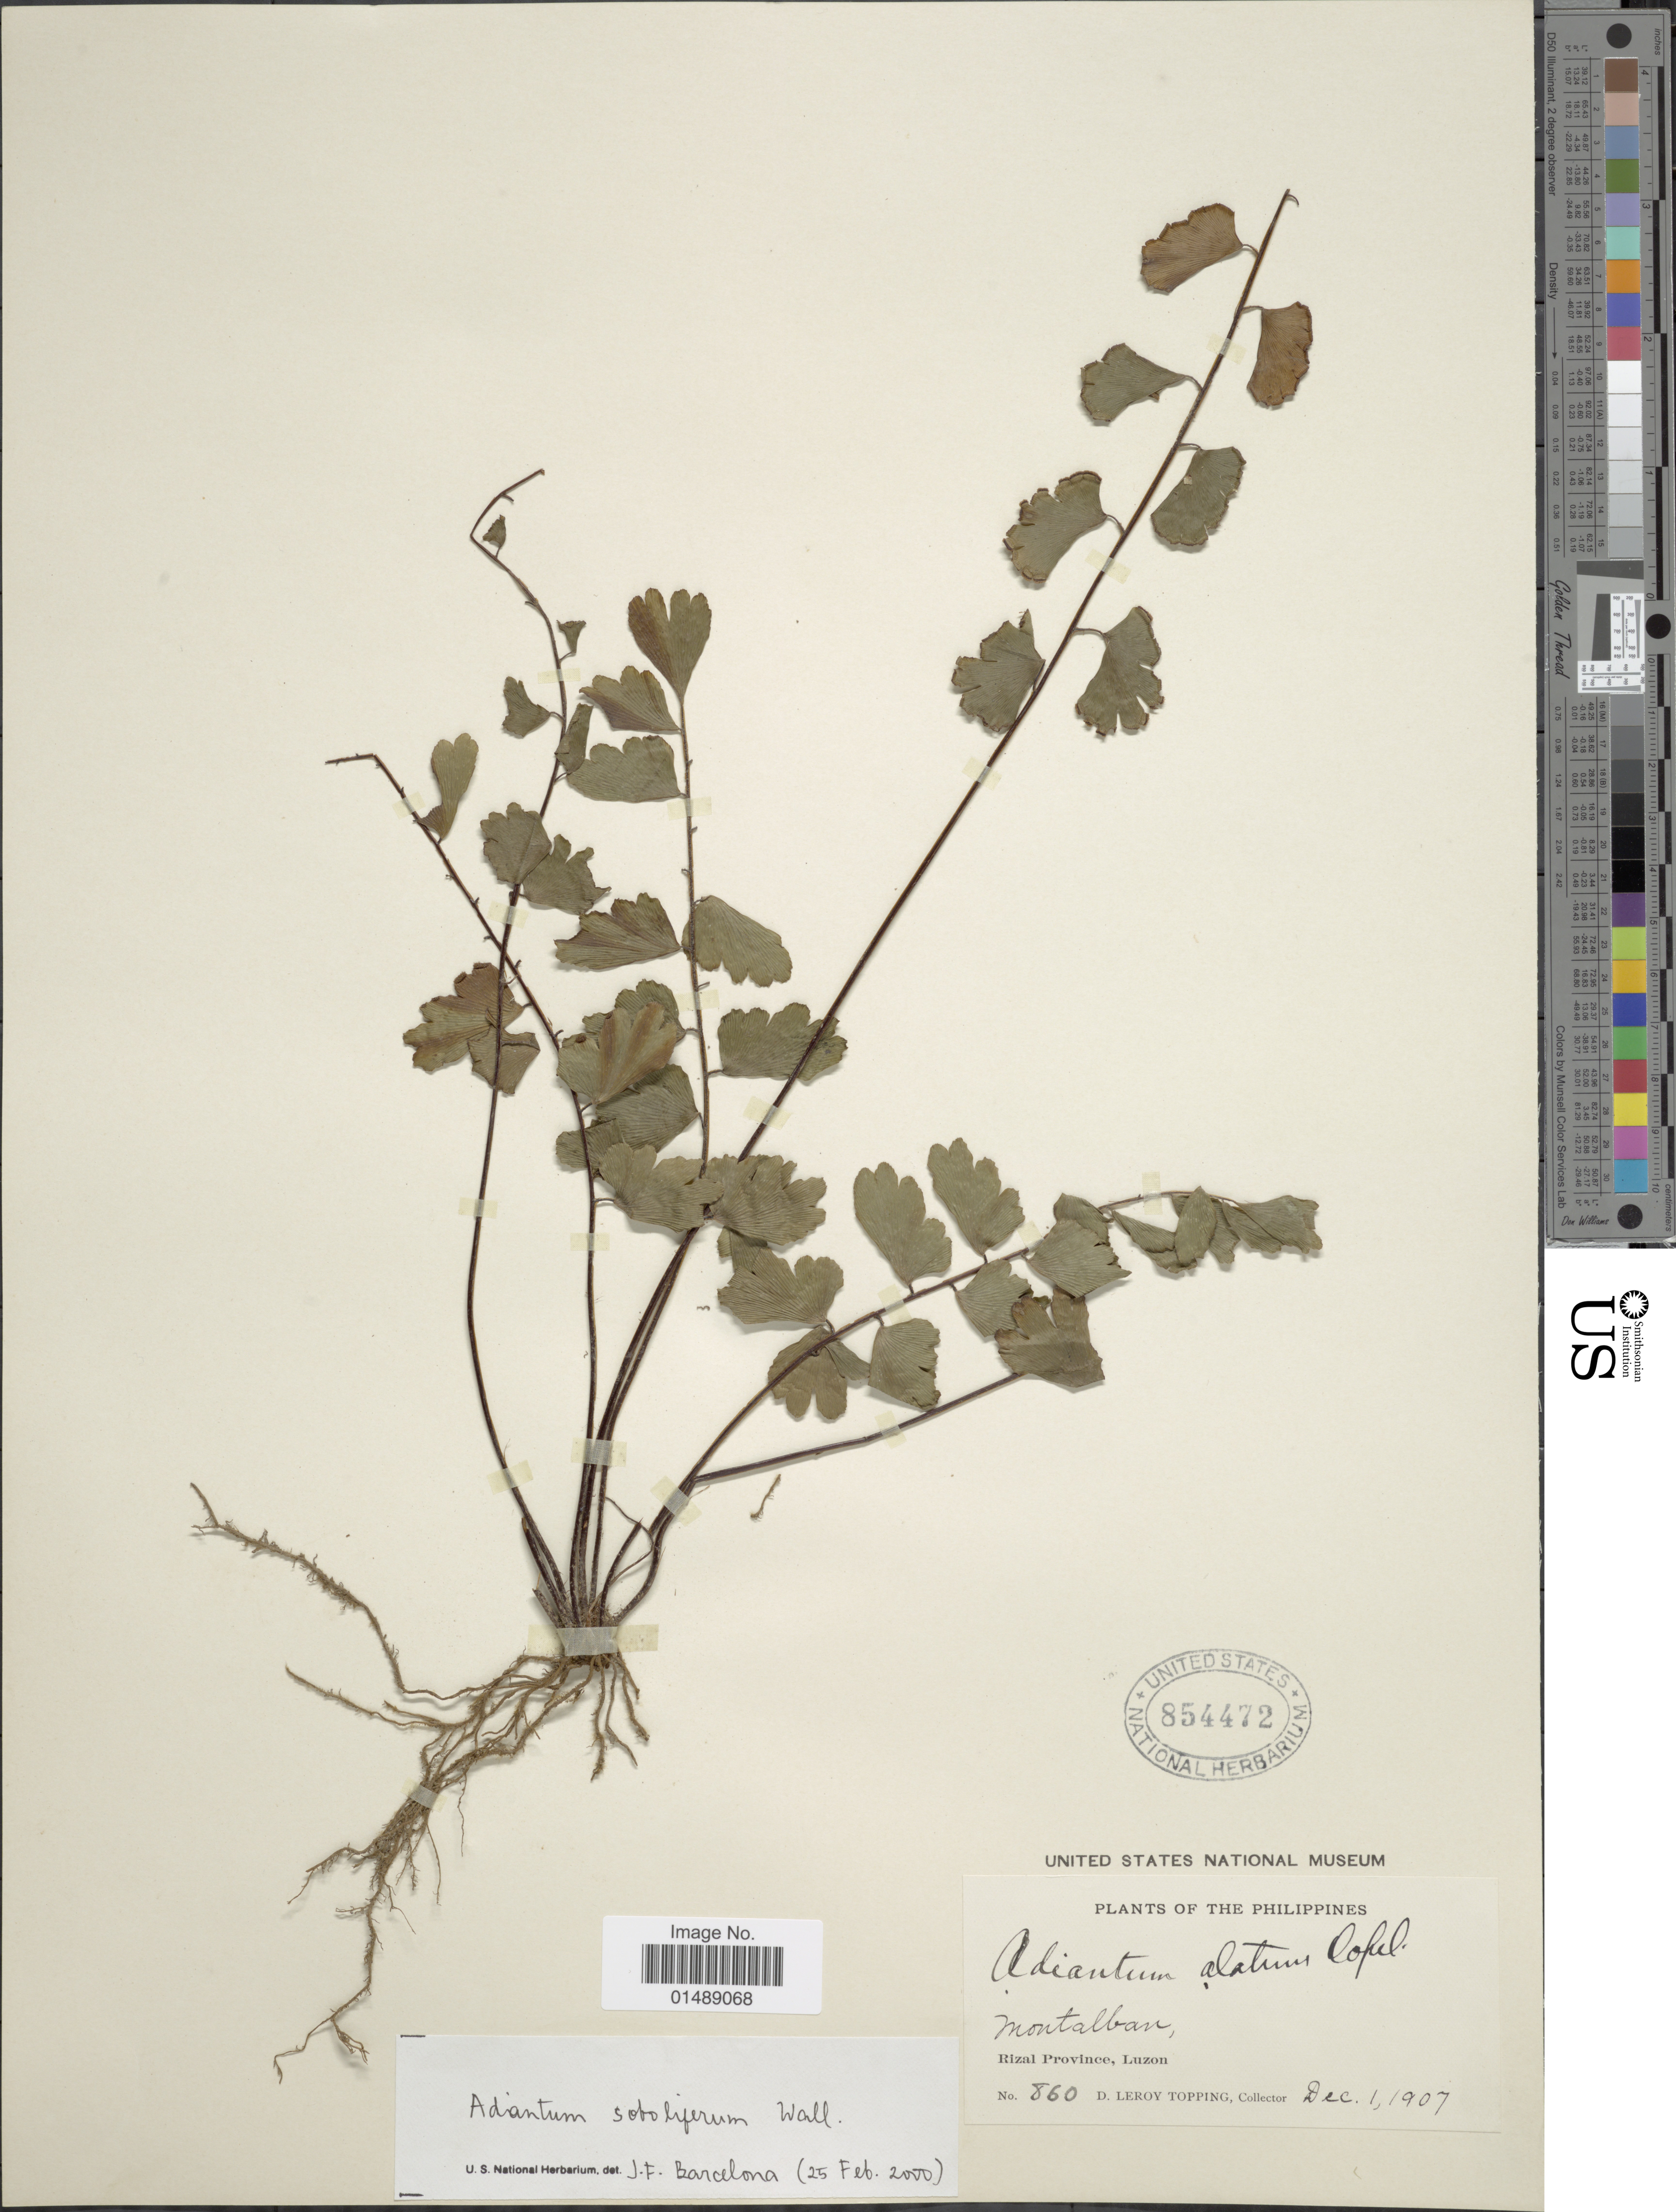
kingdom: Plantae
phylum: Tracheophyta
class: Polypodiopsida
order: Polypodiales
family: Pteridaceae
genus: Adiantum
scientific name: Adiantum soboliferum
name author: Wall. ex Hook.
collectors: D. L. Topping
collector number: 860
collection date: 1907-12-01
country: Philippines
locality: Montalban, Rizal Province, Luzon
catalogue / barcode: US 854472